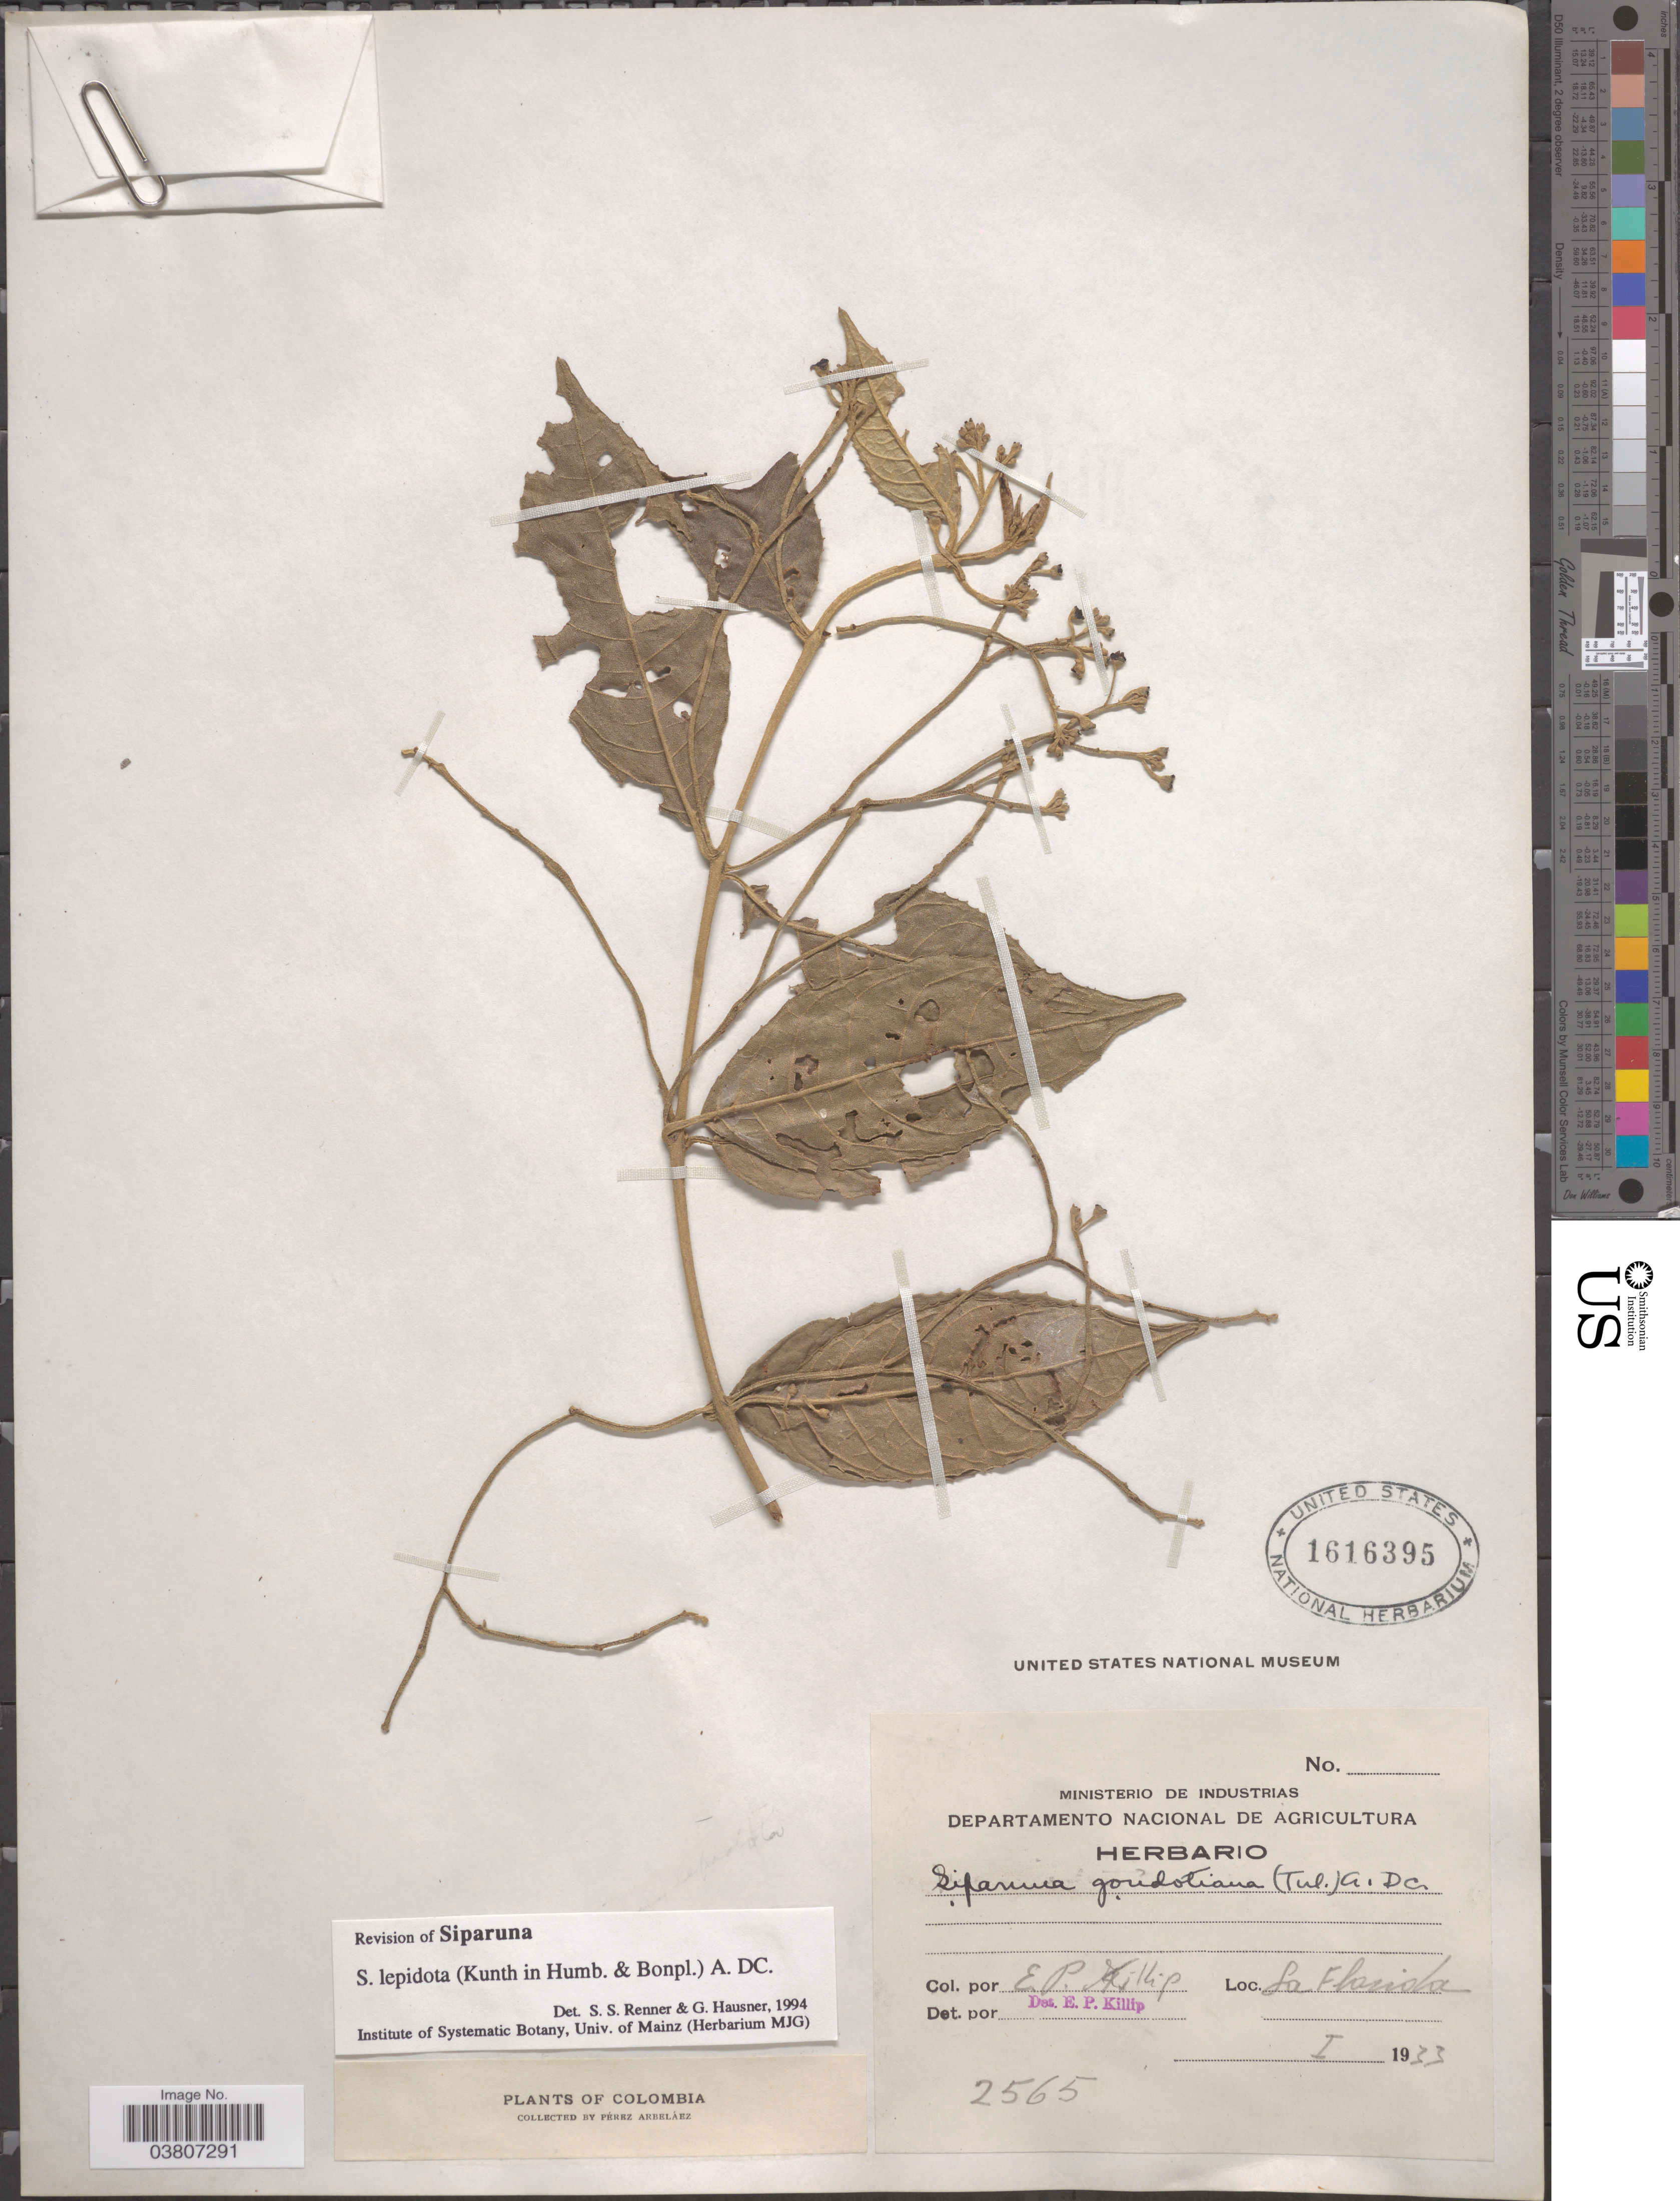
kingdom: Plantae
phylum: Tracheophyta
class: Magnoliopsida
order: Laurales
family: Siparunaceae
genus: Siparuna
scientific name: Siparuna lepidota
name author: (Kunth) A. DC.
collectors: E. P. Killip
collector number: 2565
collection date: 1933-01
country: Colombia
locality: La Florida.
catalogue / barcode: US 1616395